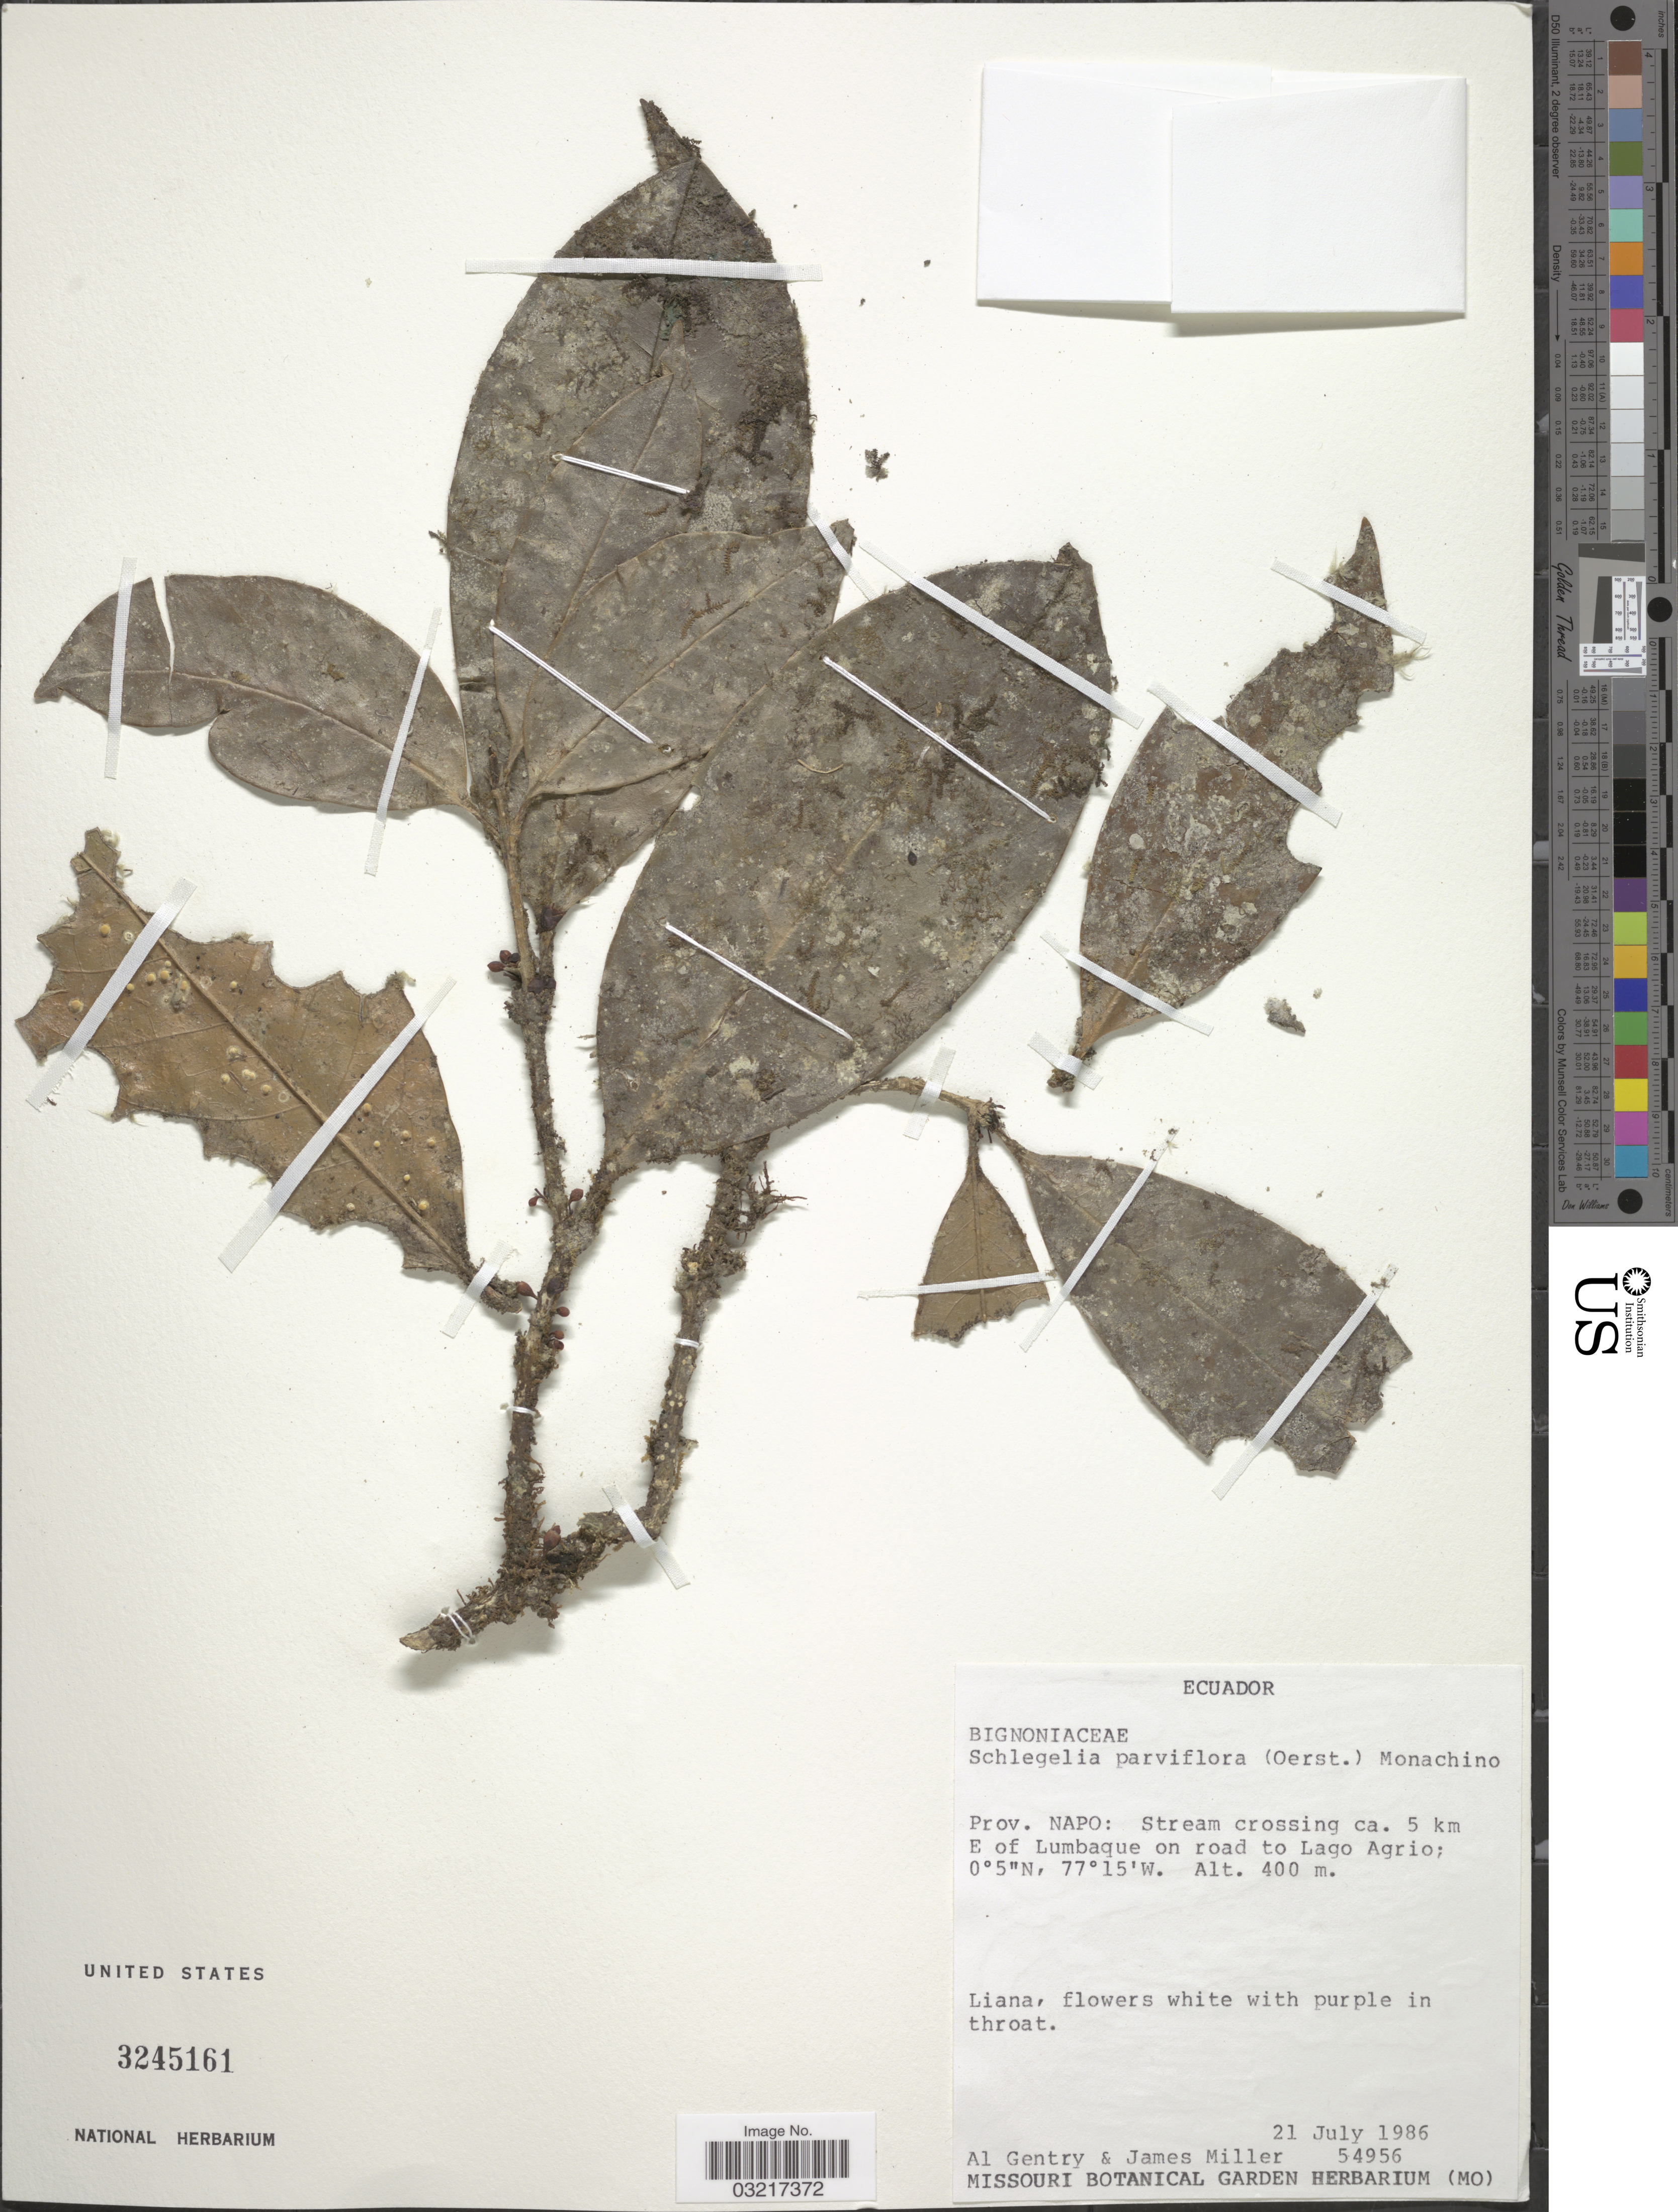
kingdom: Plantae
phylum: Tracheophyta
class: Magnoliopsida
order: Lamiales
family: Schlegeliaceae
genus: Schlegelia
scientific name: Schlegelia parviflora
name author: (Oerst.) Monach.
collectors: A. H. Gentry & J. S. Miller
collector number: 54956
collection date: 1986-07-21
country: Ecuador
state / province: Napo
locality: Stream crossing ca. 5 km E of Lumbaque on road to Lago Agrio.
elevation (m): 400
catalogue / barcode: US 3245161